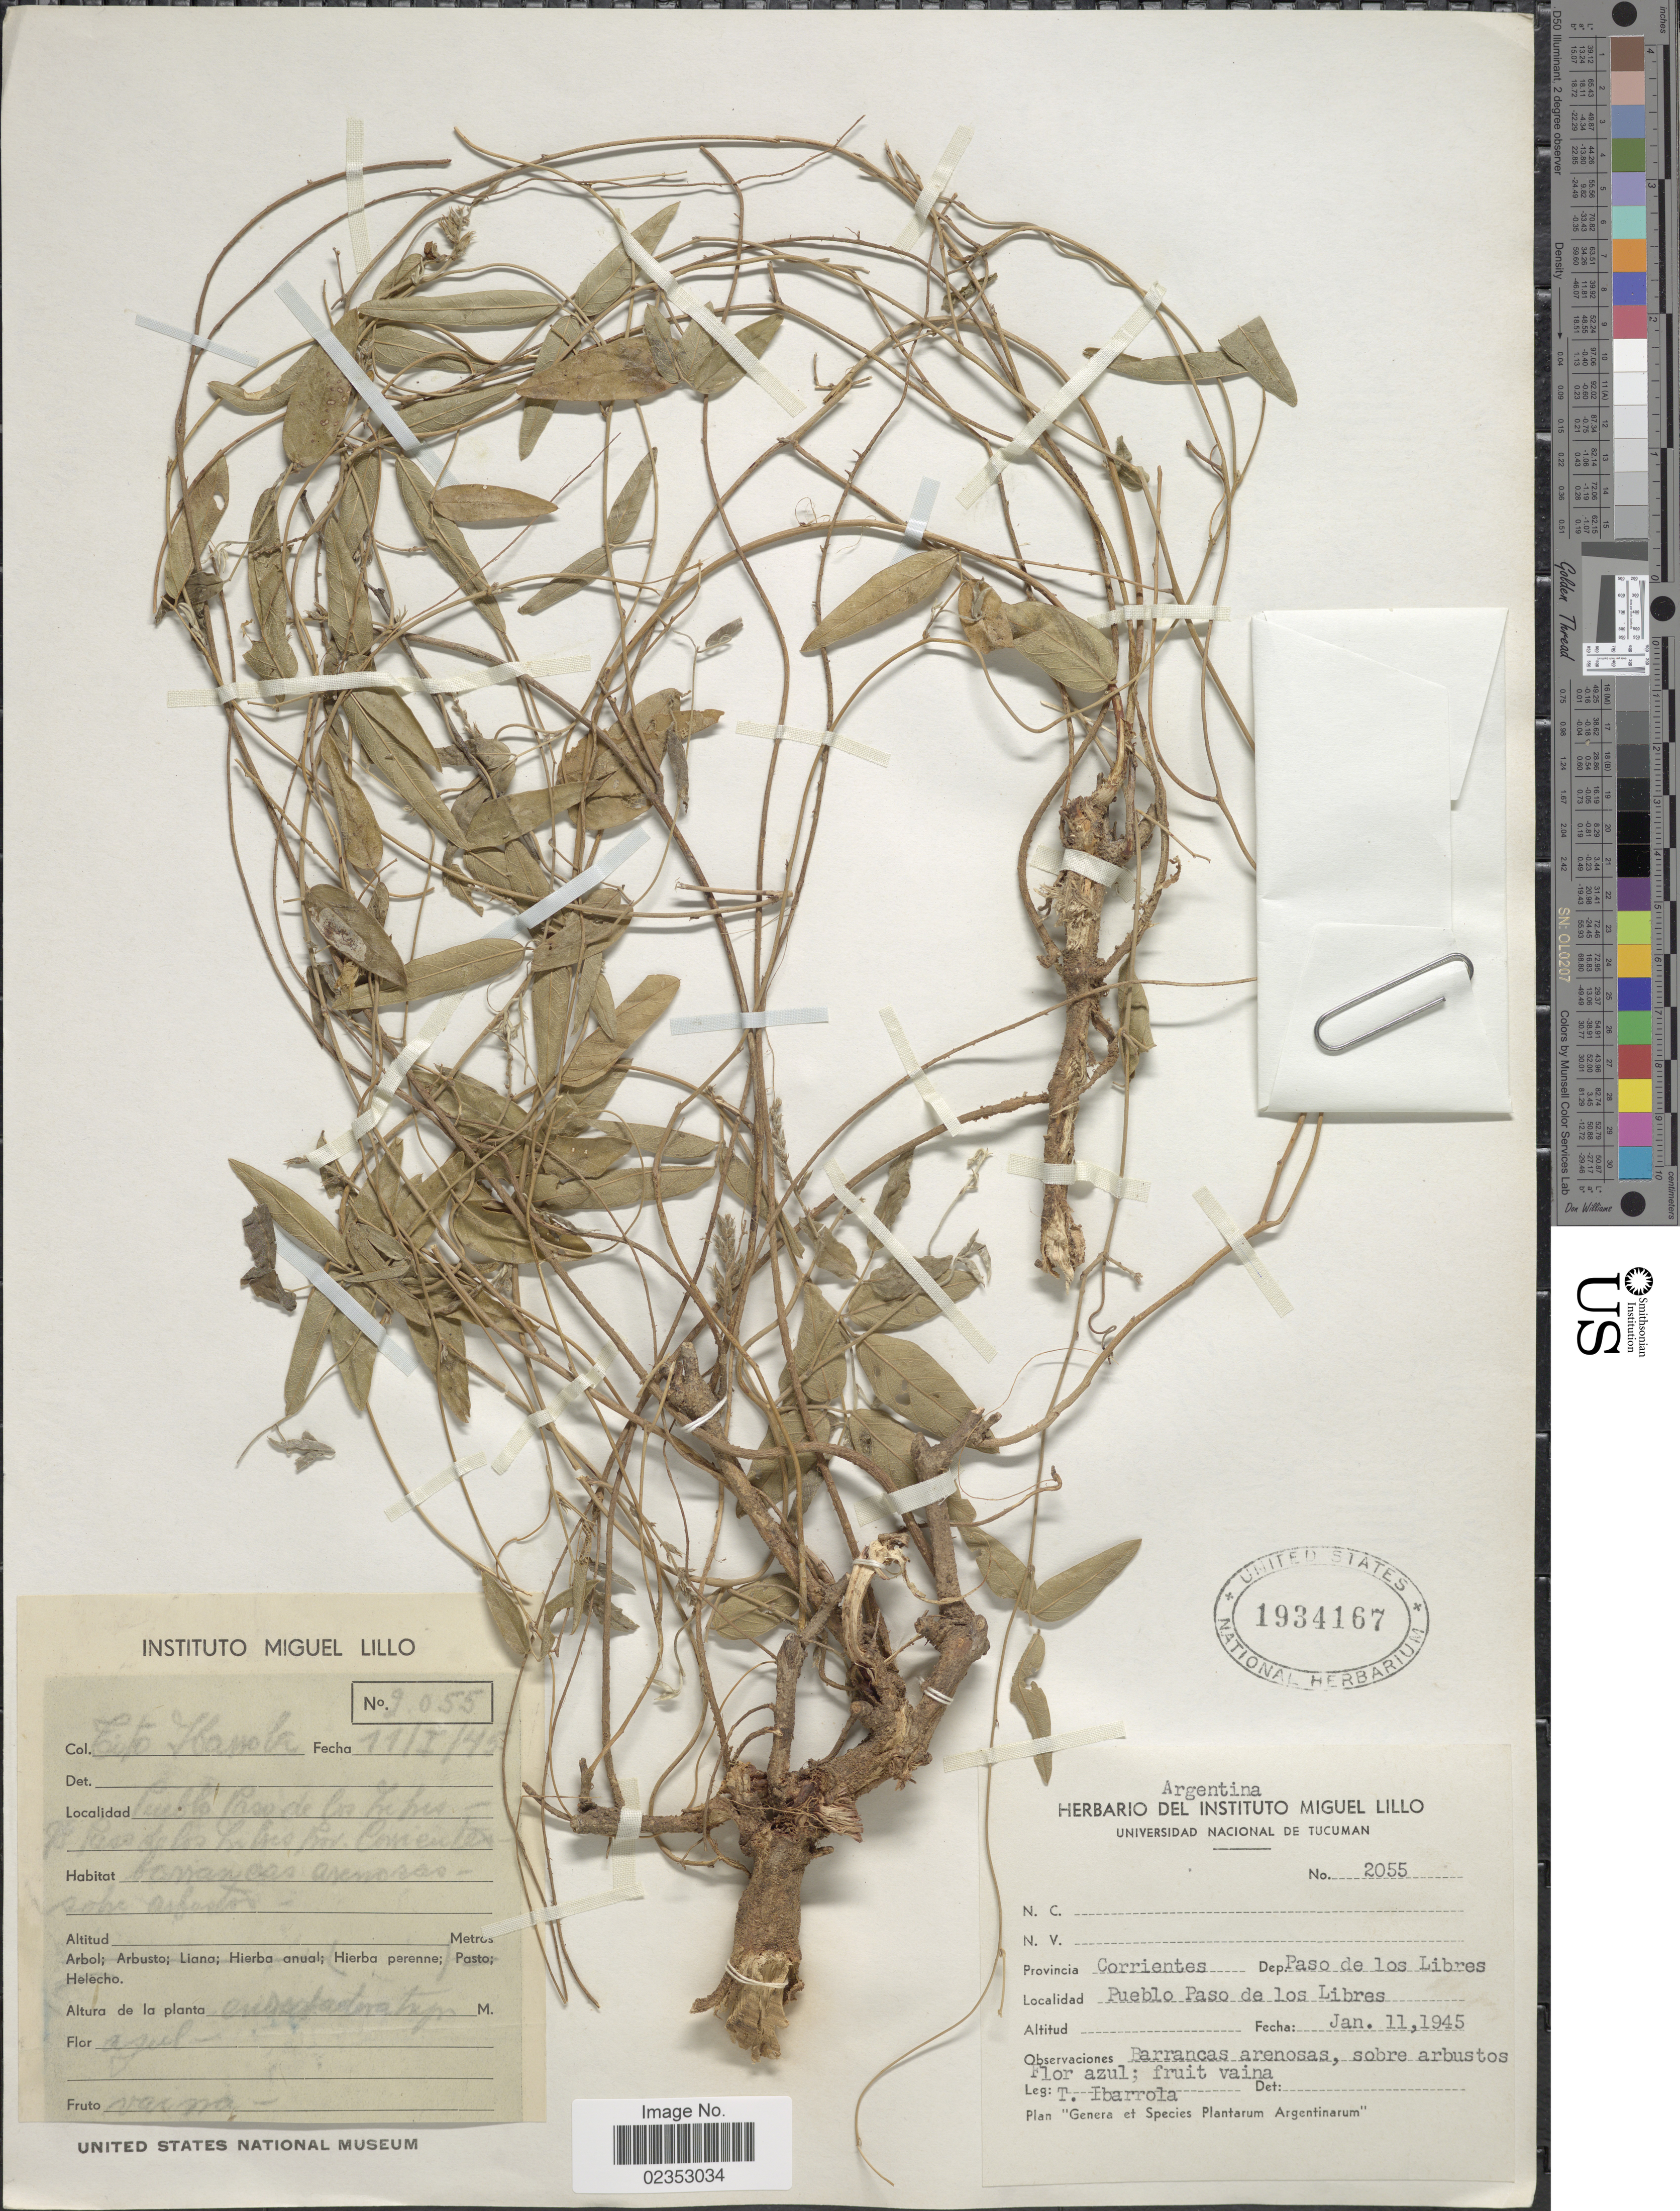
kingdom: Plantae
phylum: Tracheophyta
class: Magnoliopsida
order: Fabales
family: Fabaceae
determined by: Ribeiro, C. L.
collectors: T. Ibarrola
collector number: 2055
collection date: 1945-01-11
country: Argentina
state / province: Corrientes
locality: Dep. paso de los Libres, Pueblo Paso de los Libres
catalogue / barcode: US 1934167